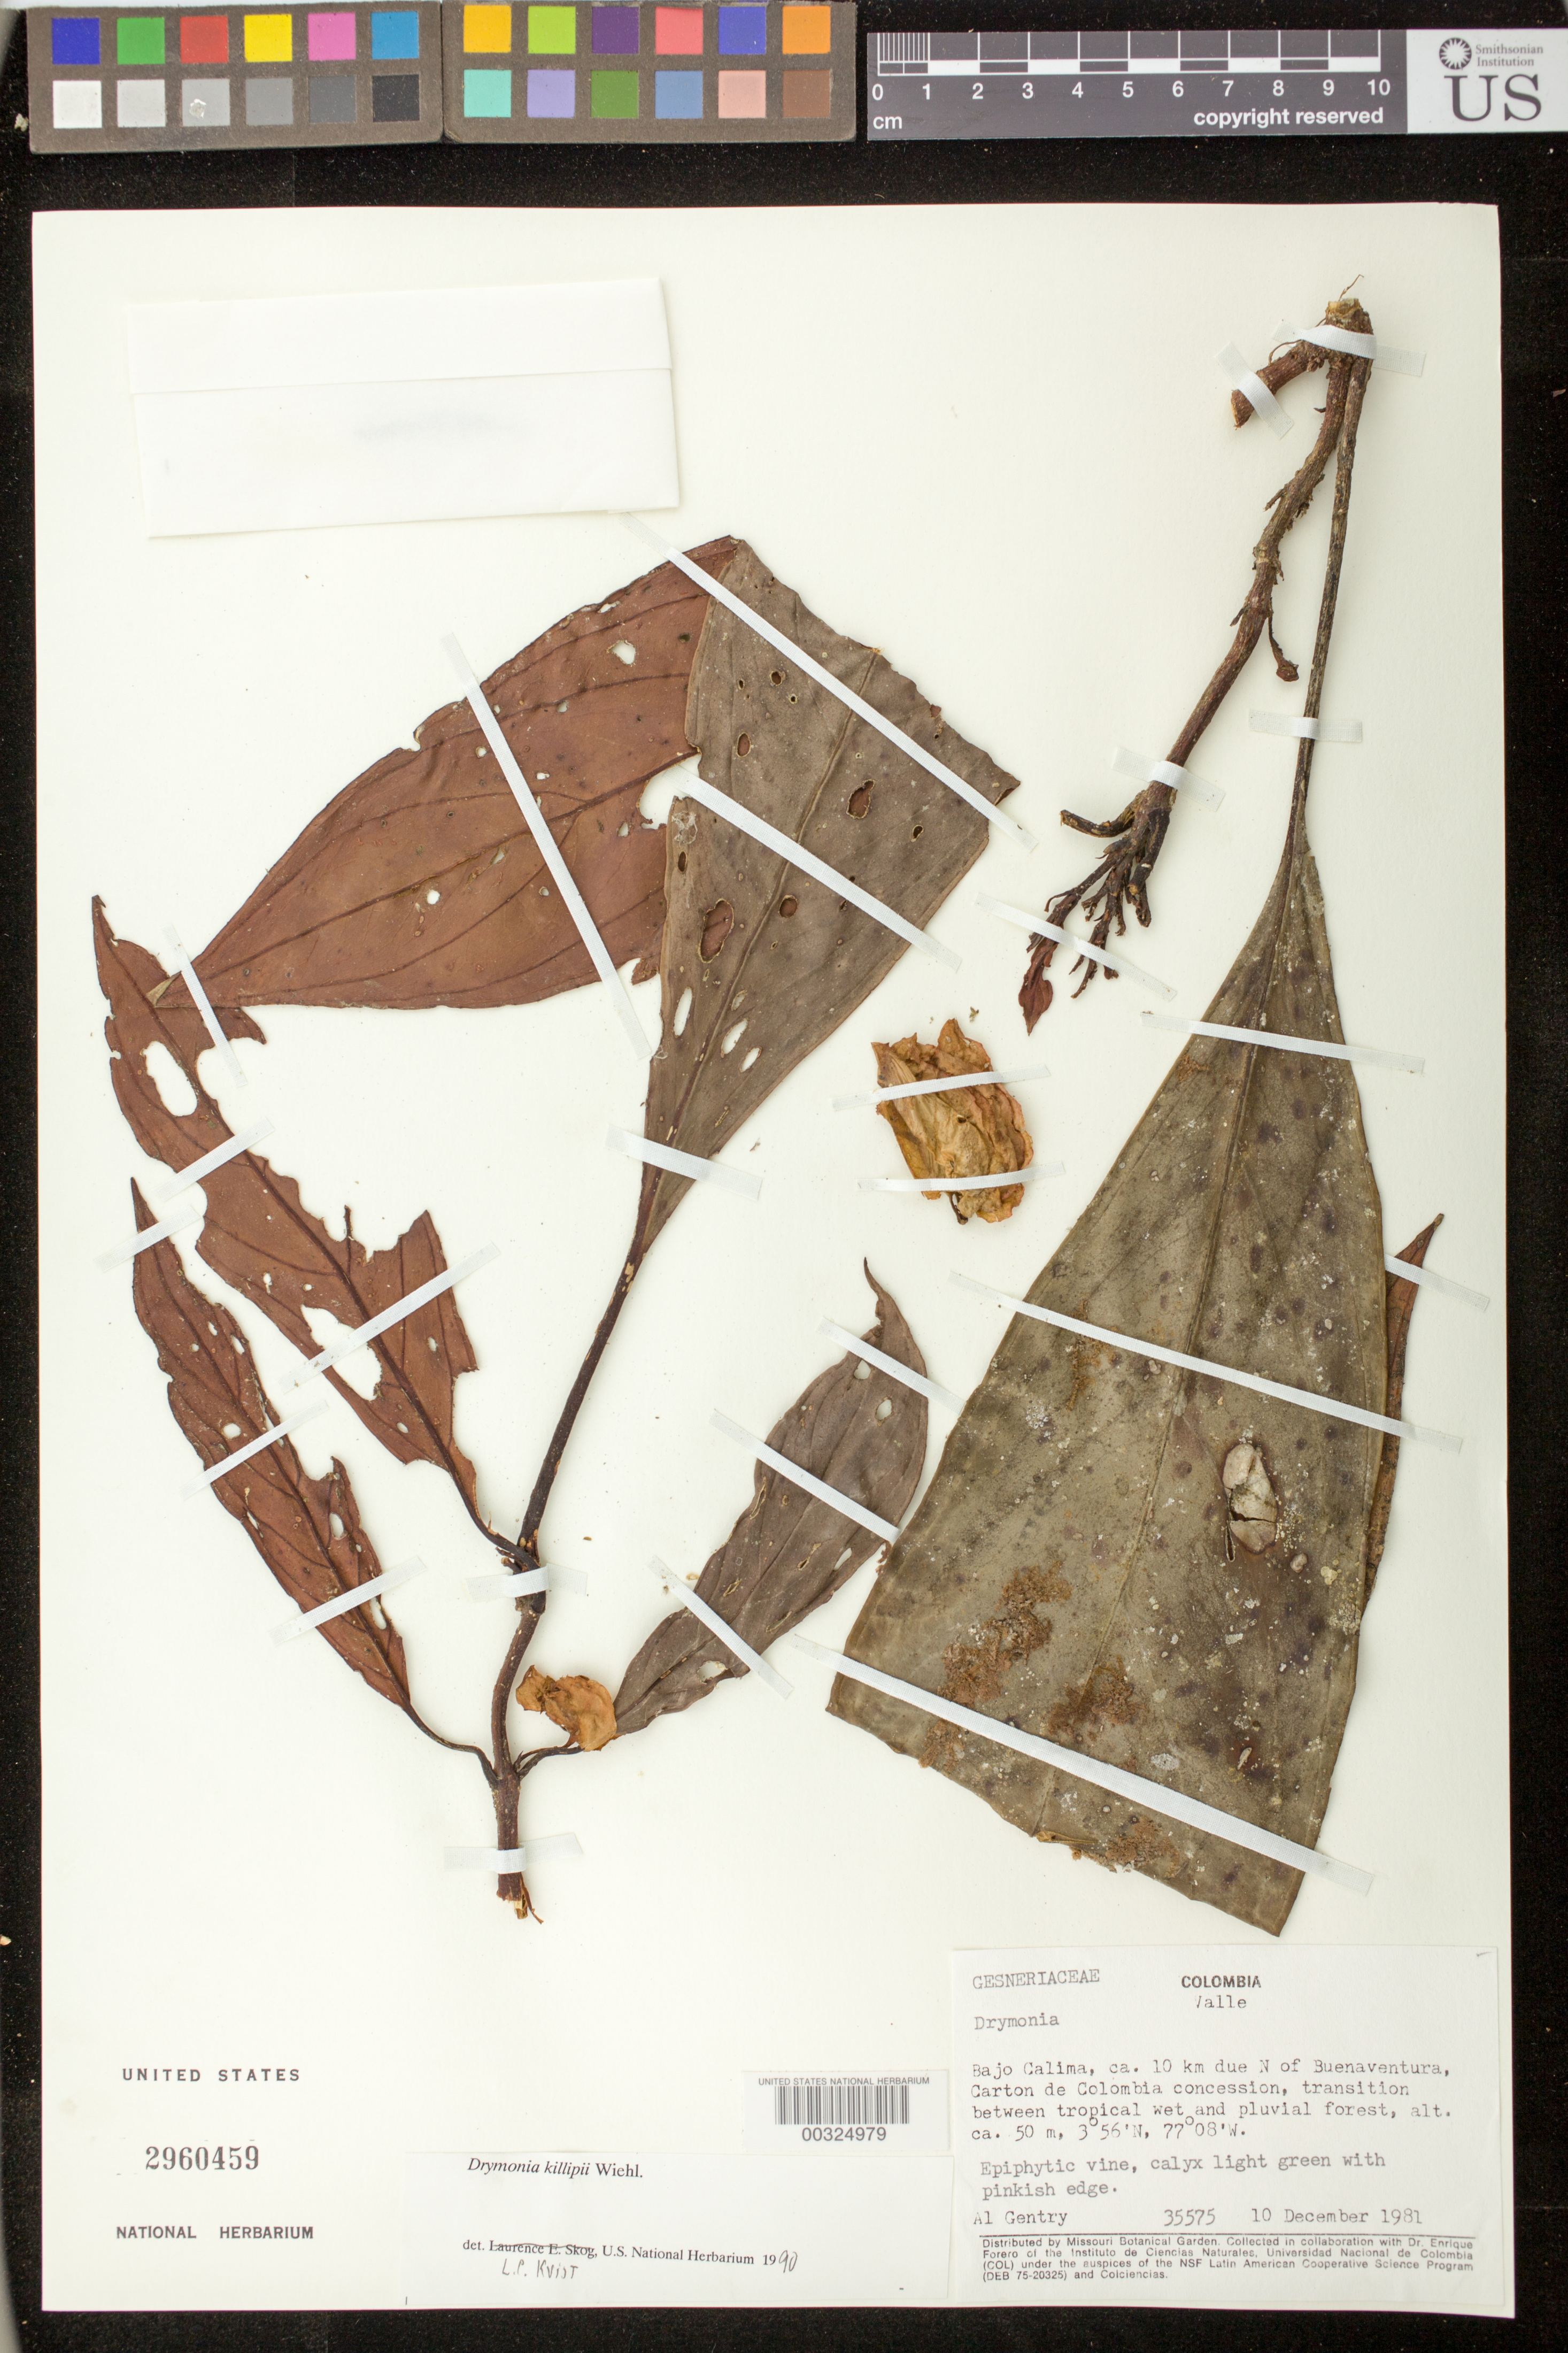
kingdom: Plantae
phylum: Tracheophyta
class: Magnoliopsida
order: Lamiales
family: Gesneriaceae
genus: Drymonia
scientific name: Drymonia killipii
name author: Wiehler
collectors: A. H. Gentry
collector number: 35575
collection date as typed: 10 Dec 1981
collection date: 1981-12-10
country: Colombia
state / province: Valle del Cauca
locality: Bajo Calima, ca 10 km due N of Buenaventura, carton de Colombia concession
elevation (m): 50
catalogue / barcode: US 2960459